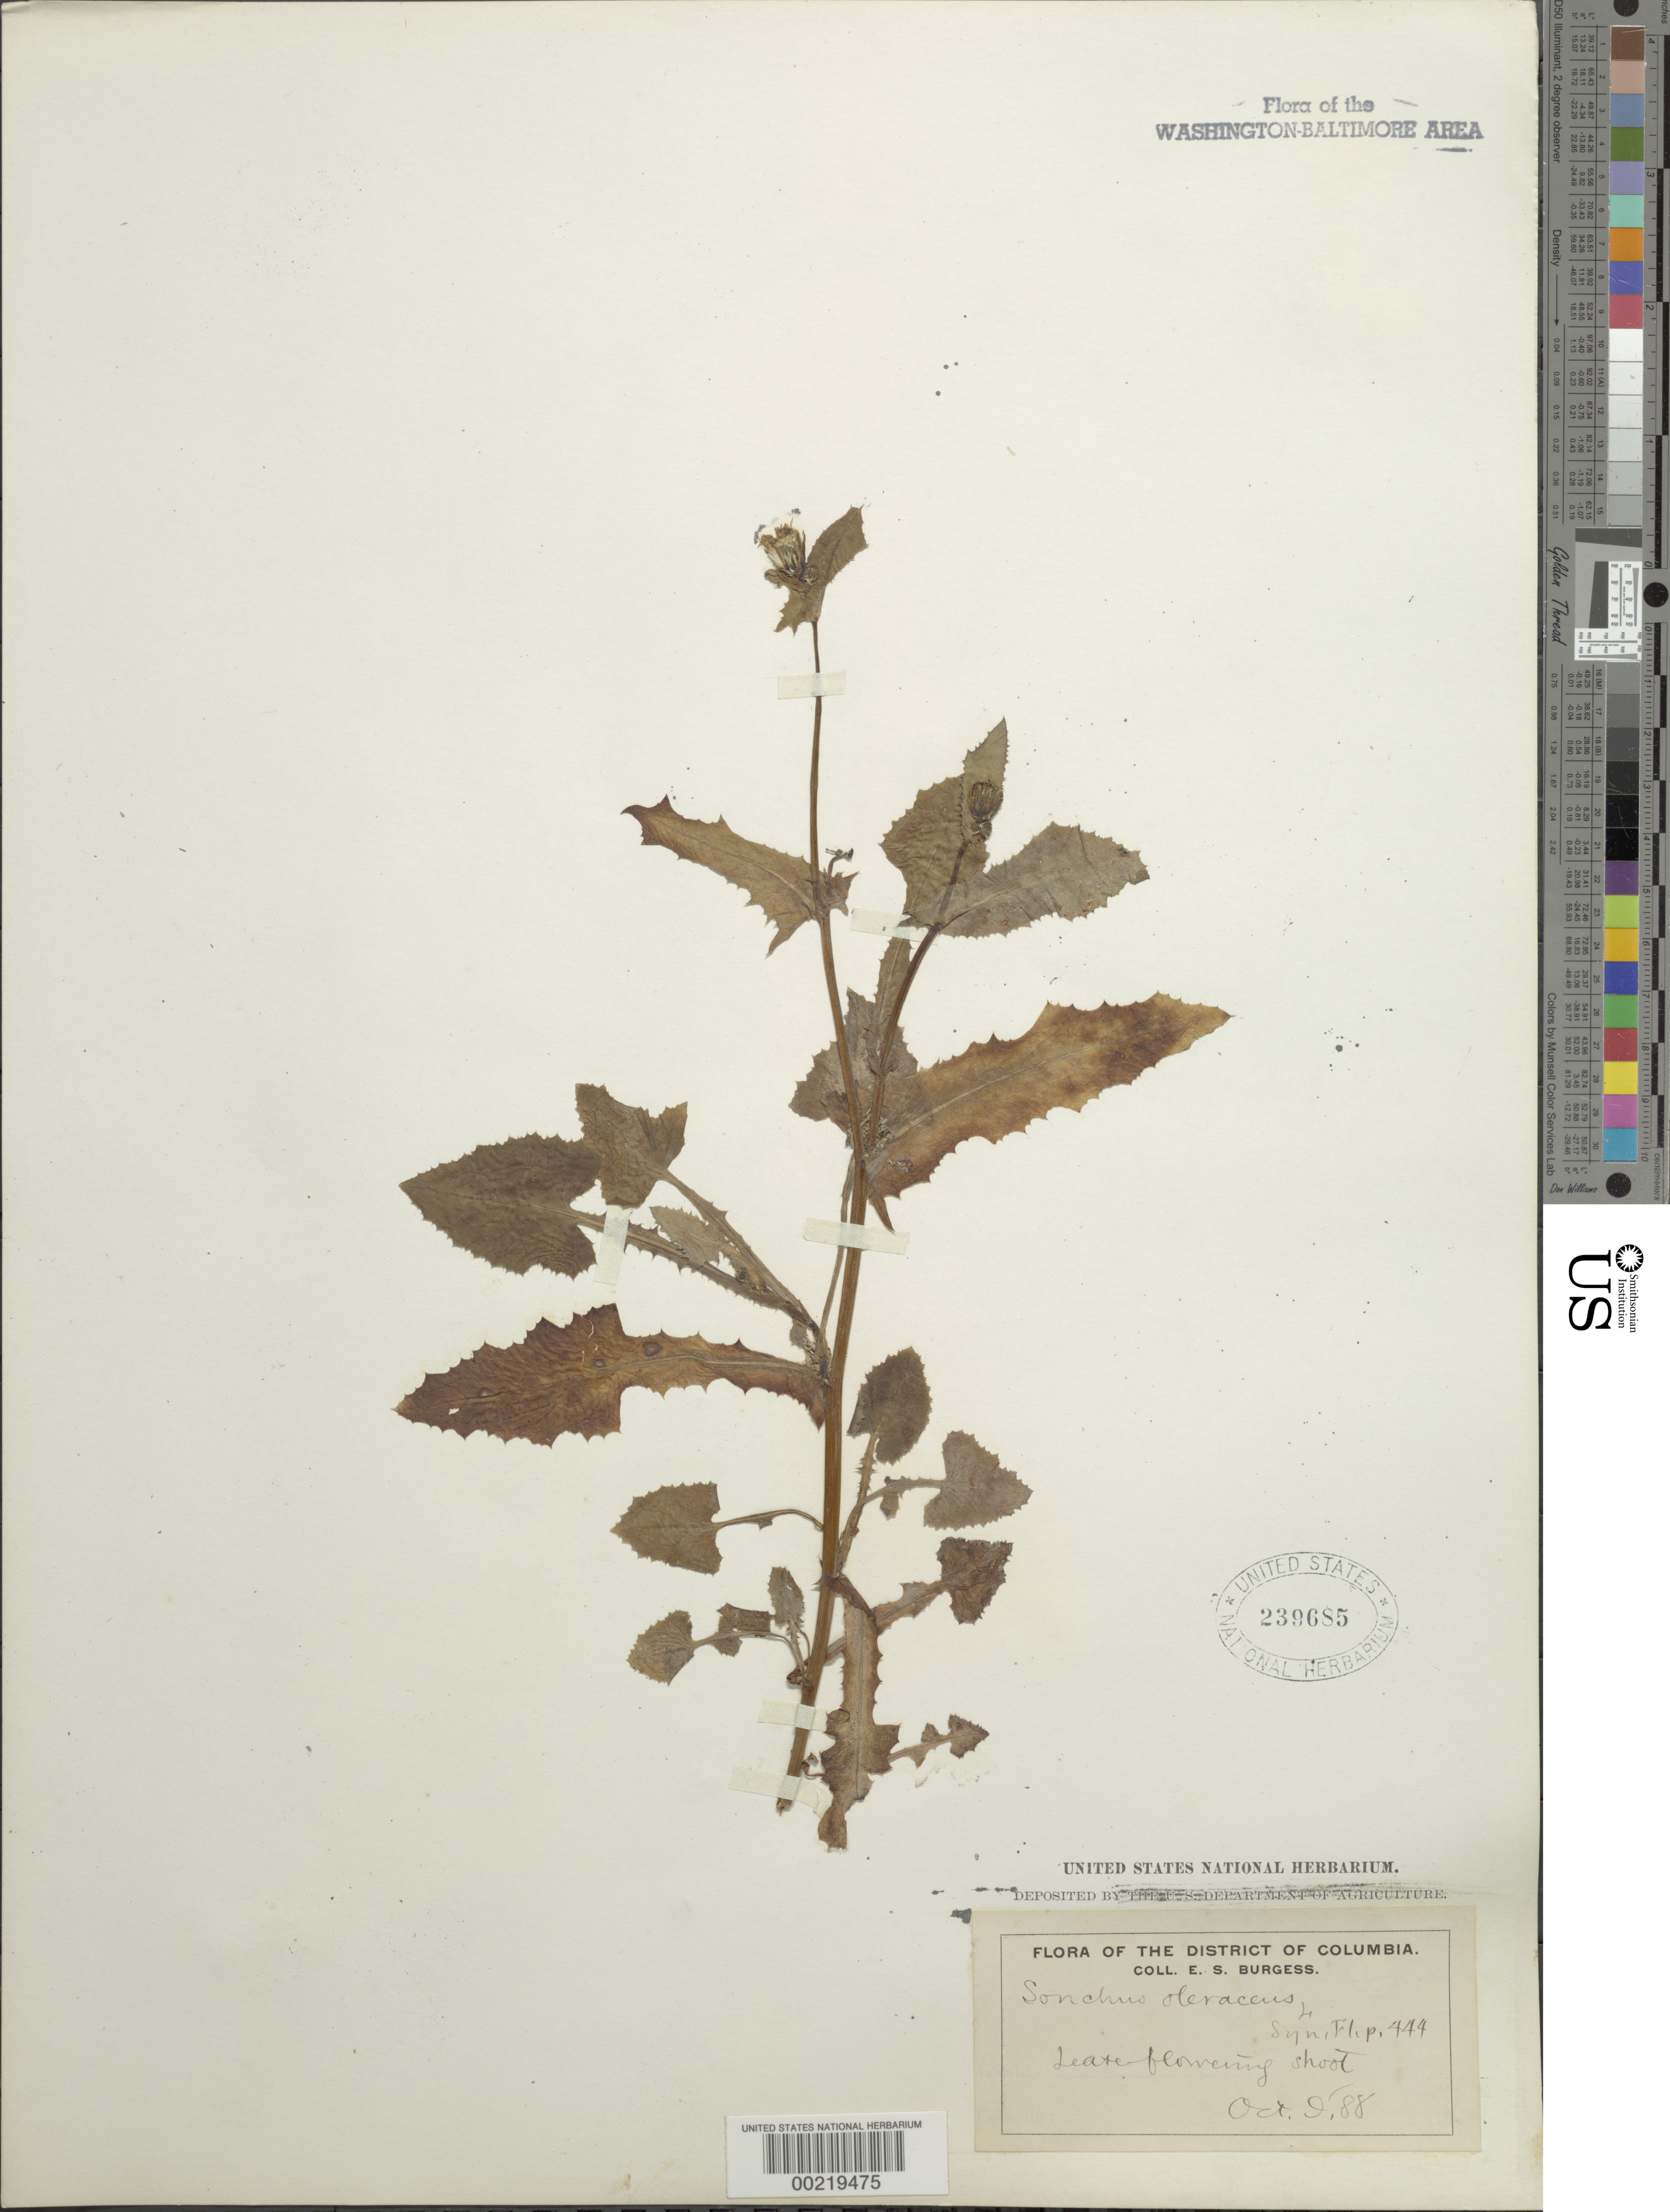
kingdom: Plantae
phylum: Tracheophyta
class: Magnoliopsida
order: Asterales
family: Asteraceae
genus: Sonchus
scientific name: Sonchus oleraceus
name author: L.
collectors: E. Burgess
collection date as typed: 09 Oct 1888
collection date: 1888-10-09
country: United States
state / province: District of Columbia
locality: DC vicinity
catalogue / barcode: US 239685